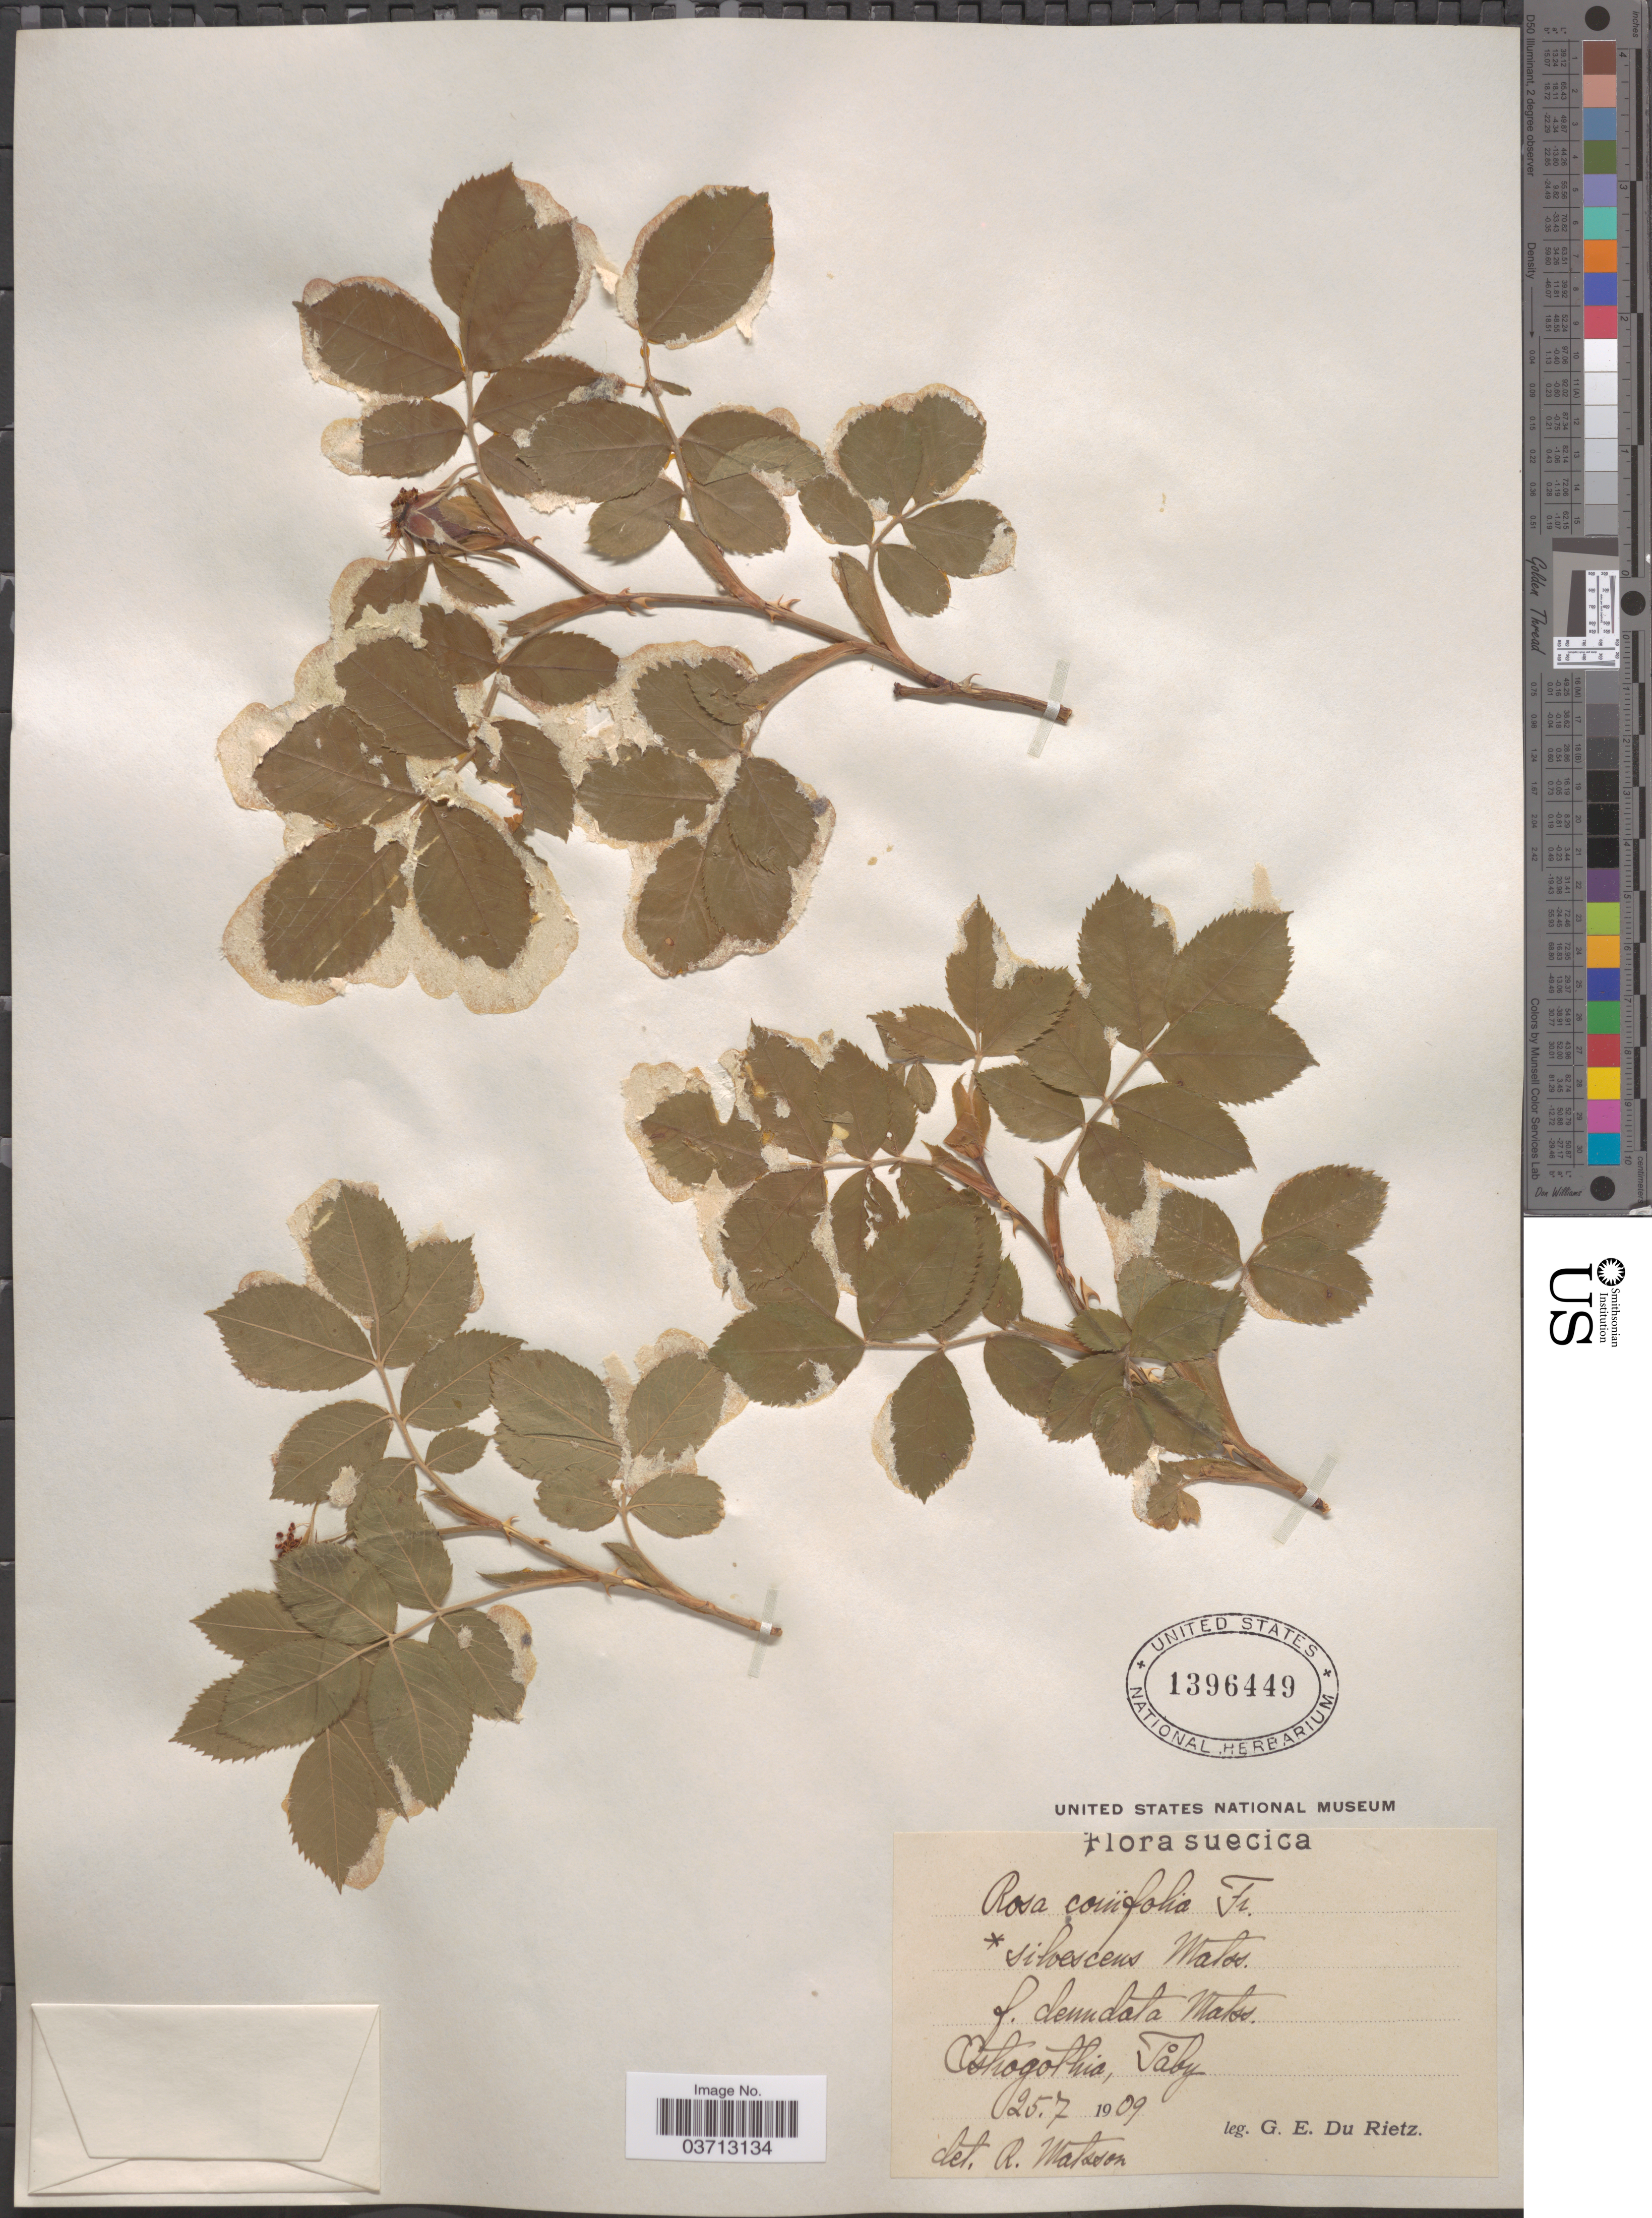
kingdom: Plantae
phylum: Tracheophyta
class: Magnoliopsida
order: Rosales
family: Rosaceae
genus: Rosa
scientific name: Rosa coriifolia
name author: Fr. a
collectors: G. E. Du Rietz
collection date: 1909-07-25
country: Sweden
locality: Suecica. Ostrogothia, Tåby.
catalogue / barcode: US 1396449